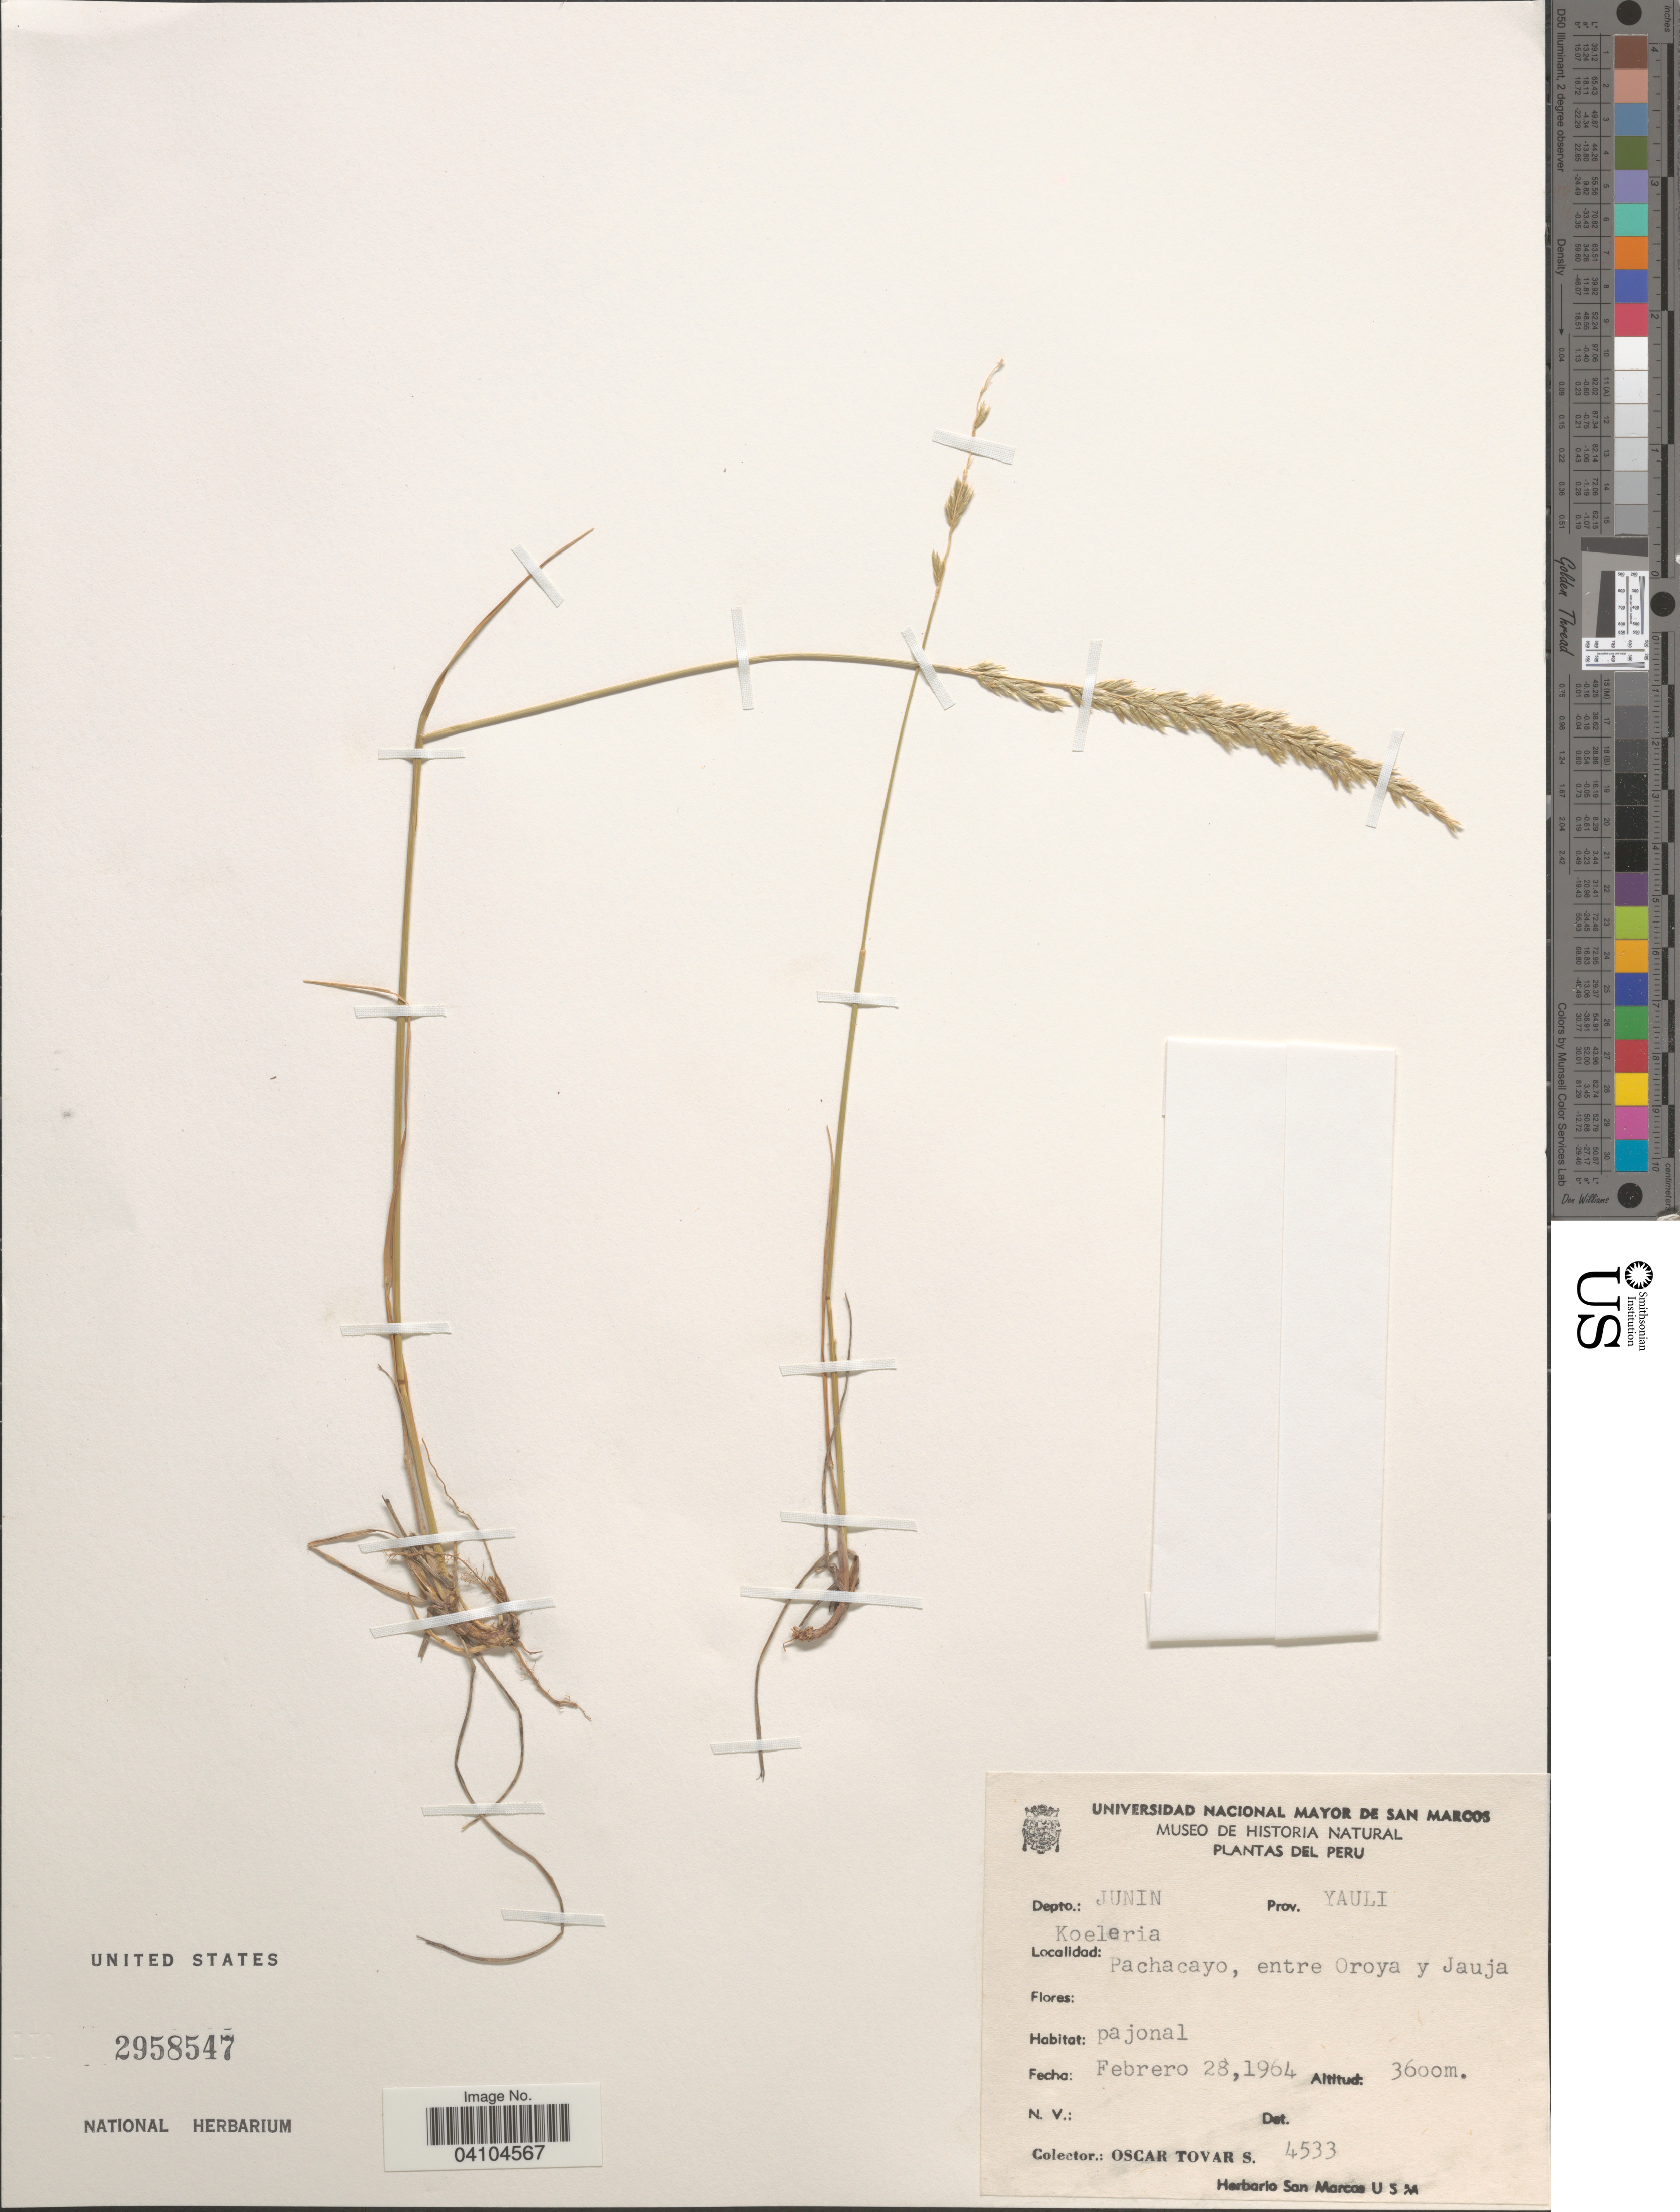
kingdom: Plantae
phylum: Tracheophyta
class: Liliopsida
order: Poales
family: Poaceae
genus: Koeleria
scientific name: Koeleria permollis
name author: Nees ex Steud.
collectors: Ó. Tovar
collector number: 4533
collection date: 1964-02-28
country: Peru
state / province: Junin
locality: Depto.: Junin. Pachacayo, entre Oroya y Jauja.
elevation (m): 3600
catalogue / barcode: US 2958547